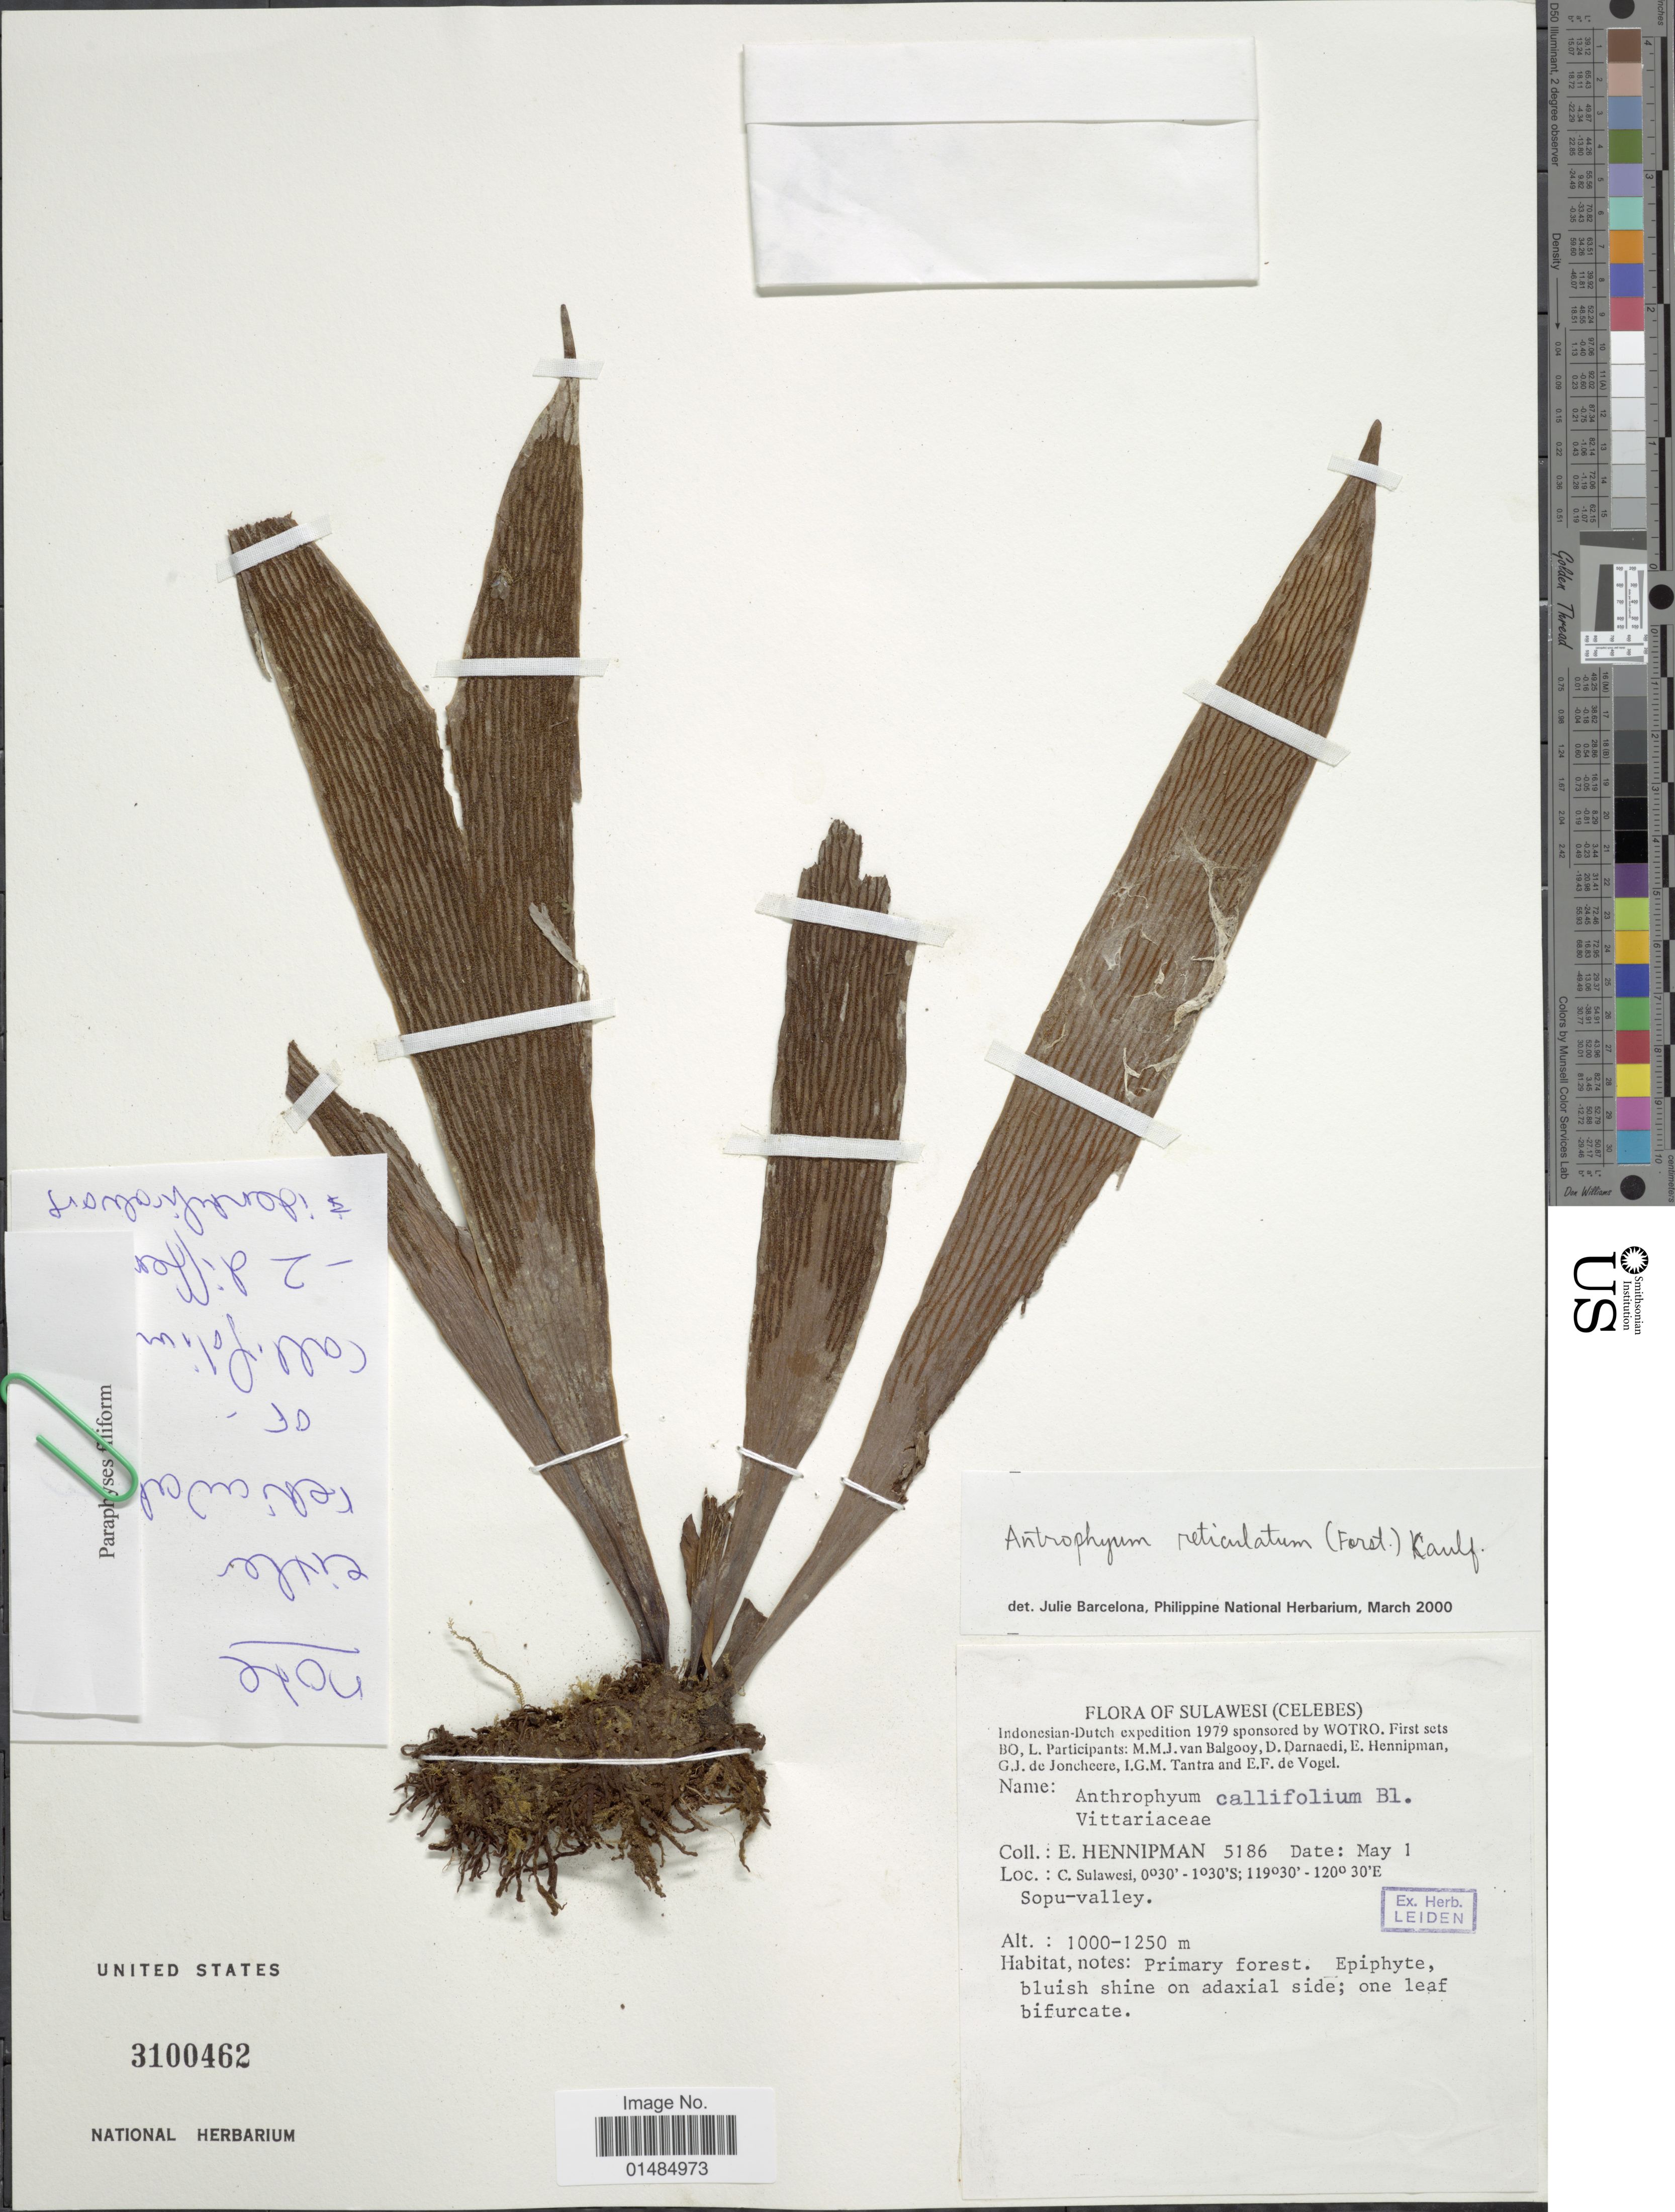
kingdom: Plantae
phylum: Tracheophyta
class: Polypodiopsida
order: Polypodiales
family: Pteridaceae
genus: Antrophyum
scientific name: Antrophyum reticulatum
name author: (G. Forst.) Kaulf.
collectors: E. Hennipman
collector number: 5186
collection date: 1979-05-01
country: Indonesia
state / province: Sulawesi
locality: C. Sulawesi, Sopu-valley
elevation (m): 1000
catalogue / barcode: US 3100462